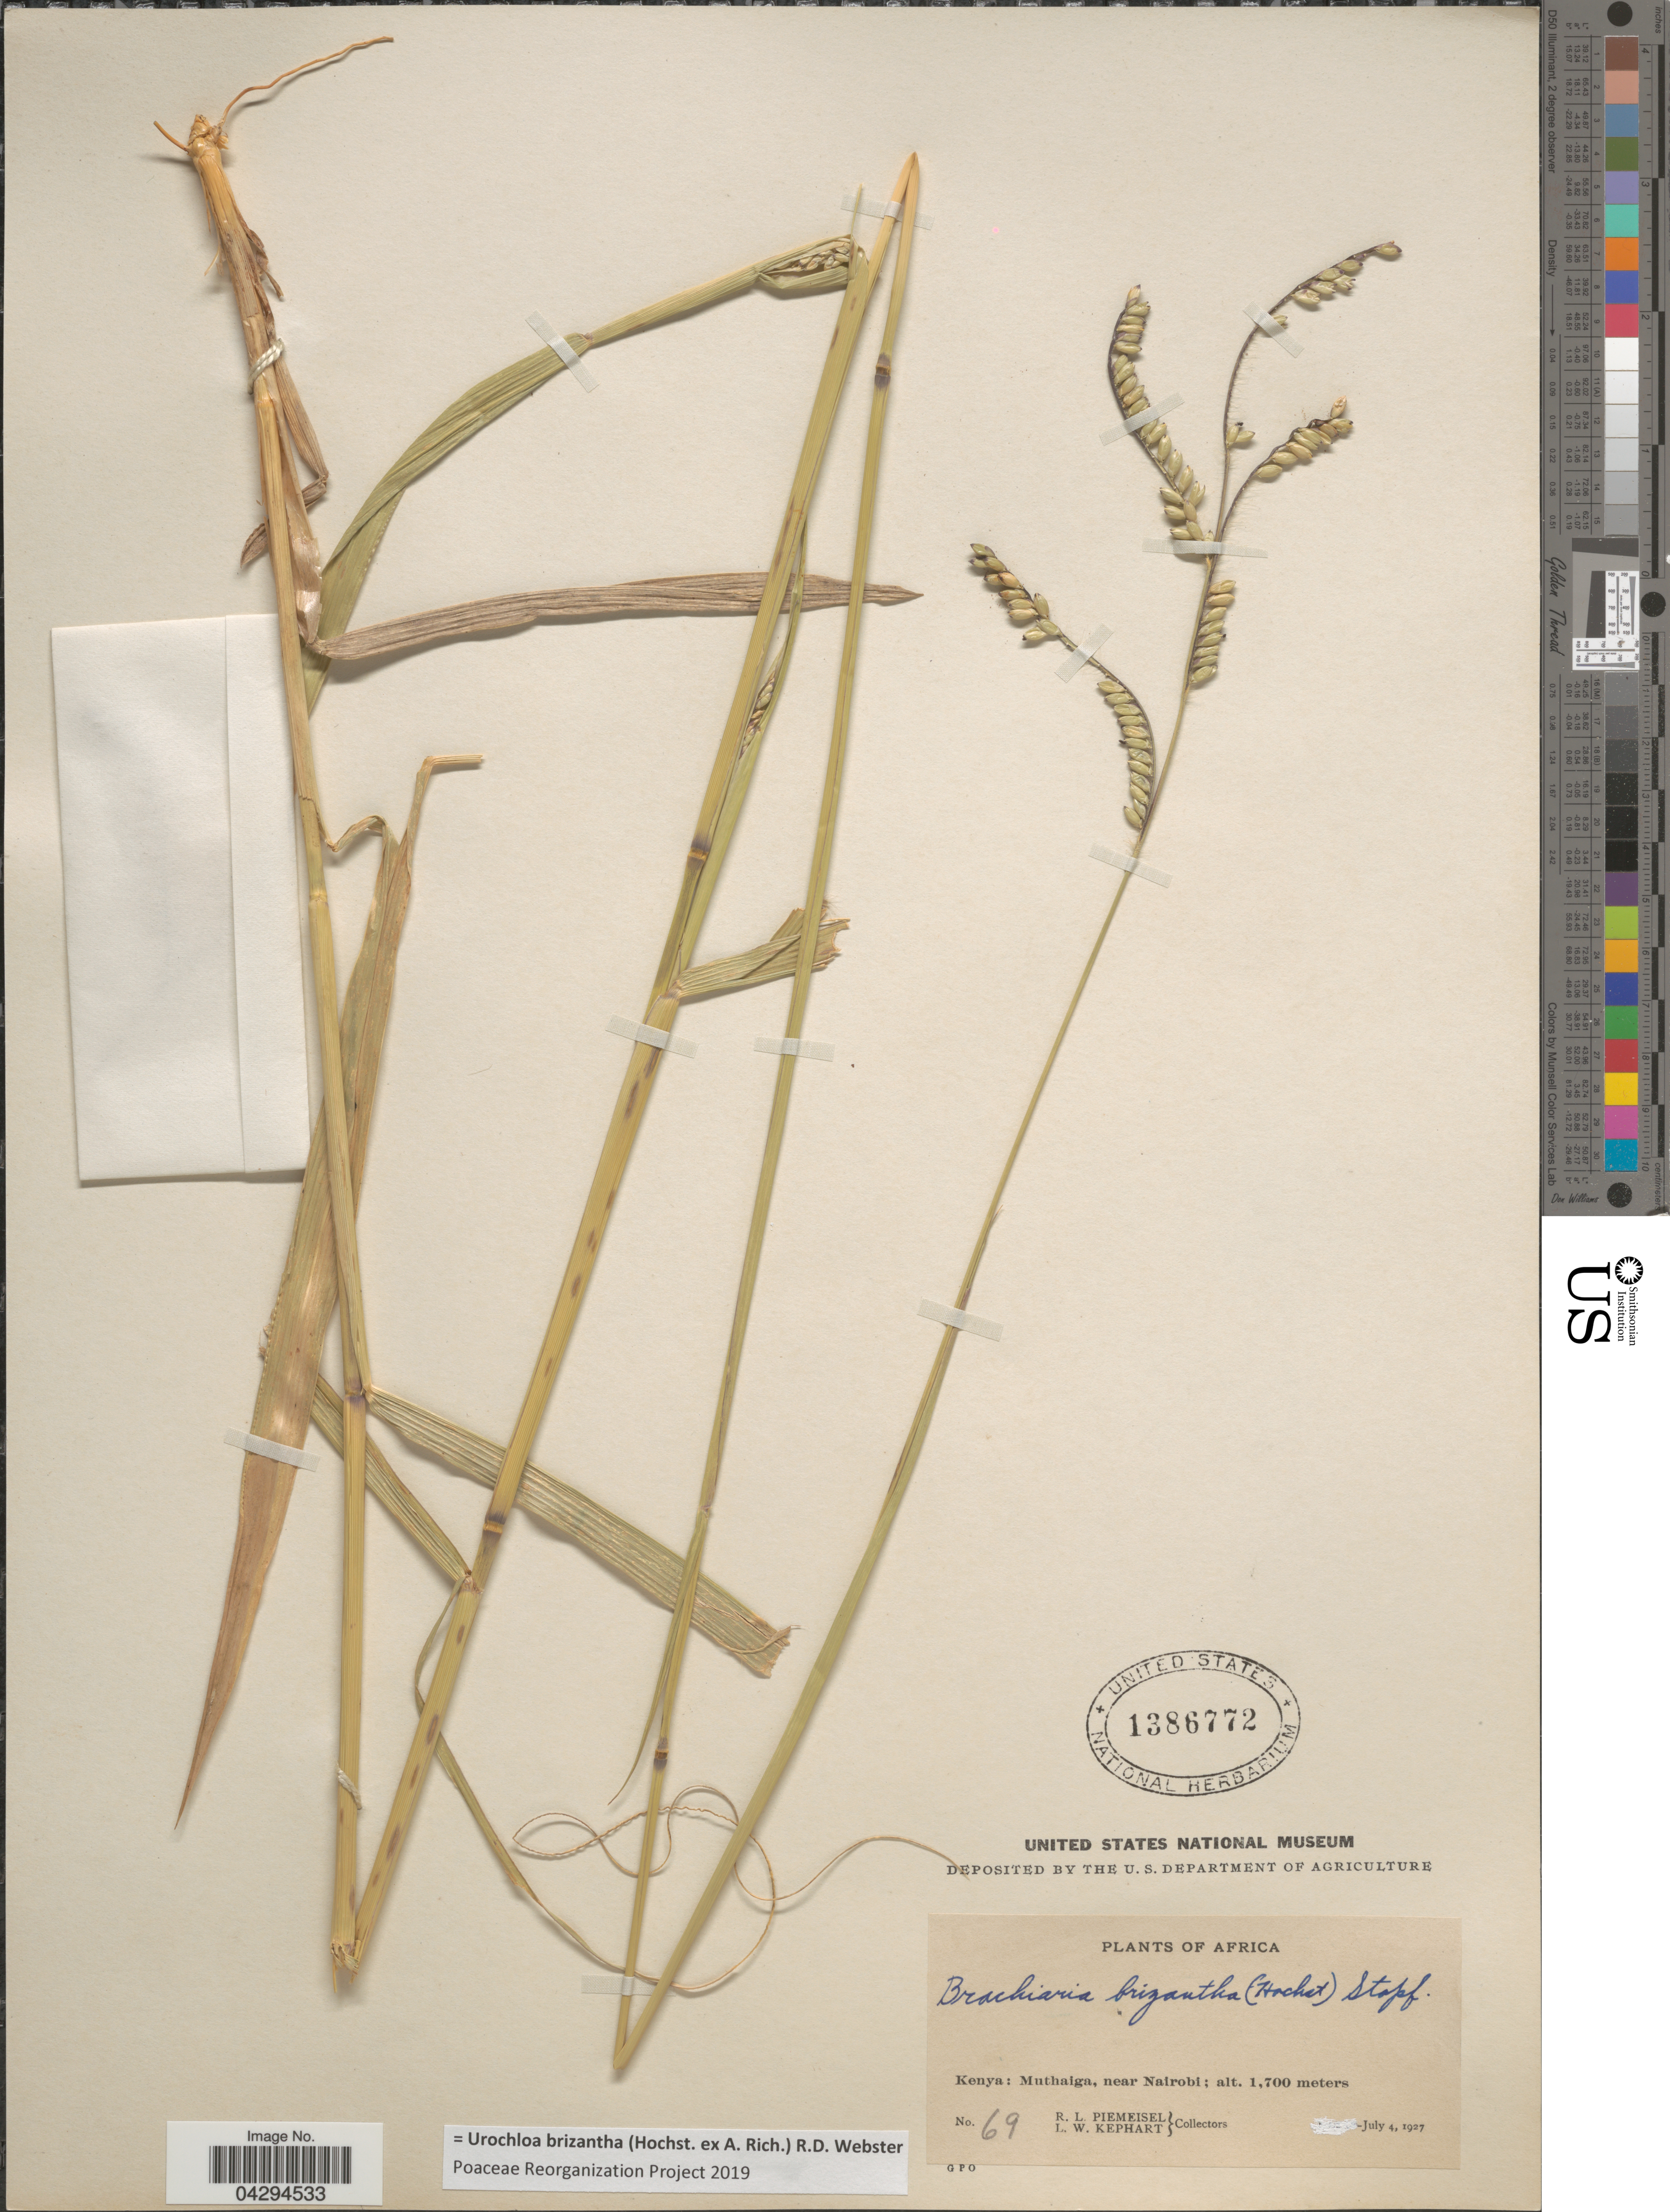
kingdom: Plantae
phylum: Tracheophyta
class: Liliopsida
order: Poales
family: Poaceae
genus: Urochloa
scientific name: Urochloa brizantha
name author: (Hochst. ex A. Rich.) R.D. Webster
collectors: R. L. Piemeisel & L. W. Kephart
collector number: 69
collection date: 1927-07-04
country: Kenya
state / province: Nairobi Area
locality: Muthaiga, near Nairobi.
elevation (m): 1700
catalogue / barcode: US 1386772